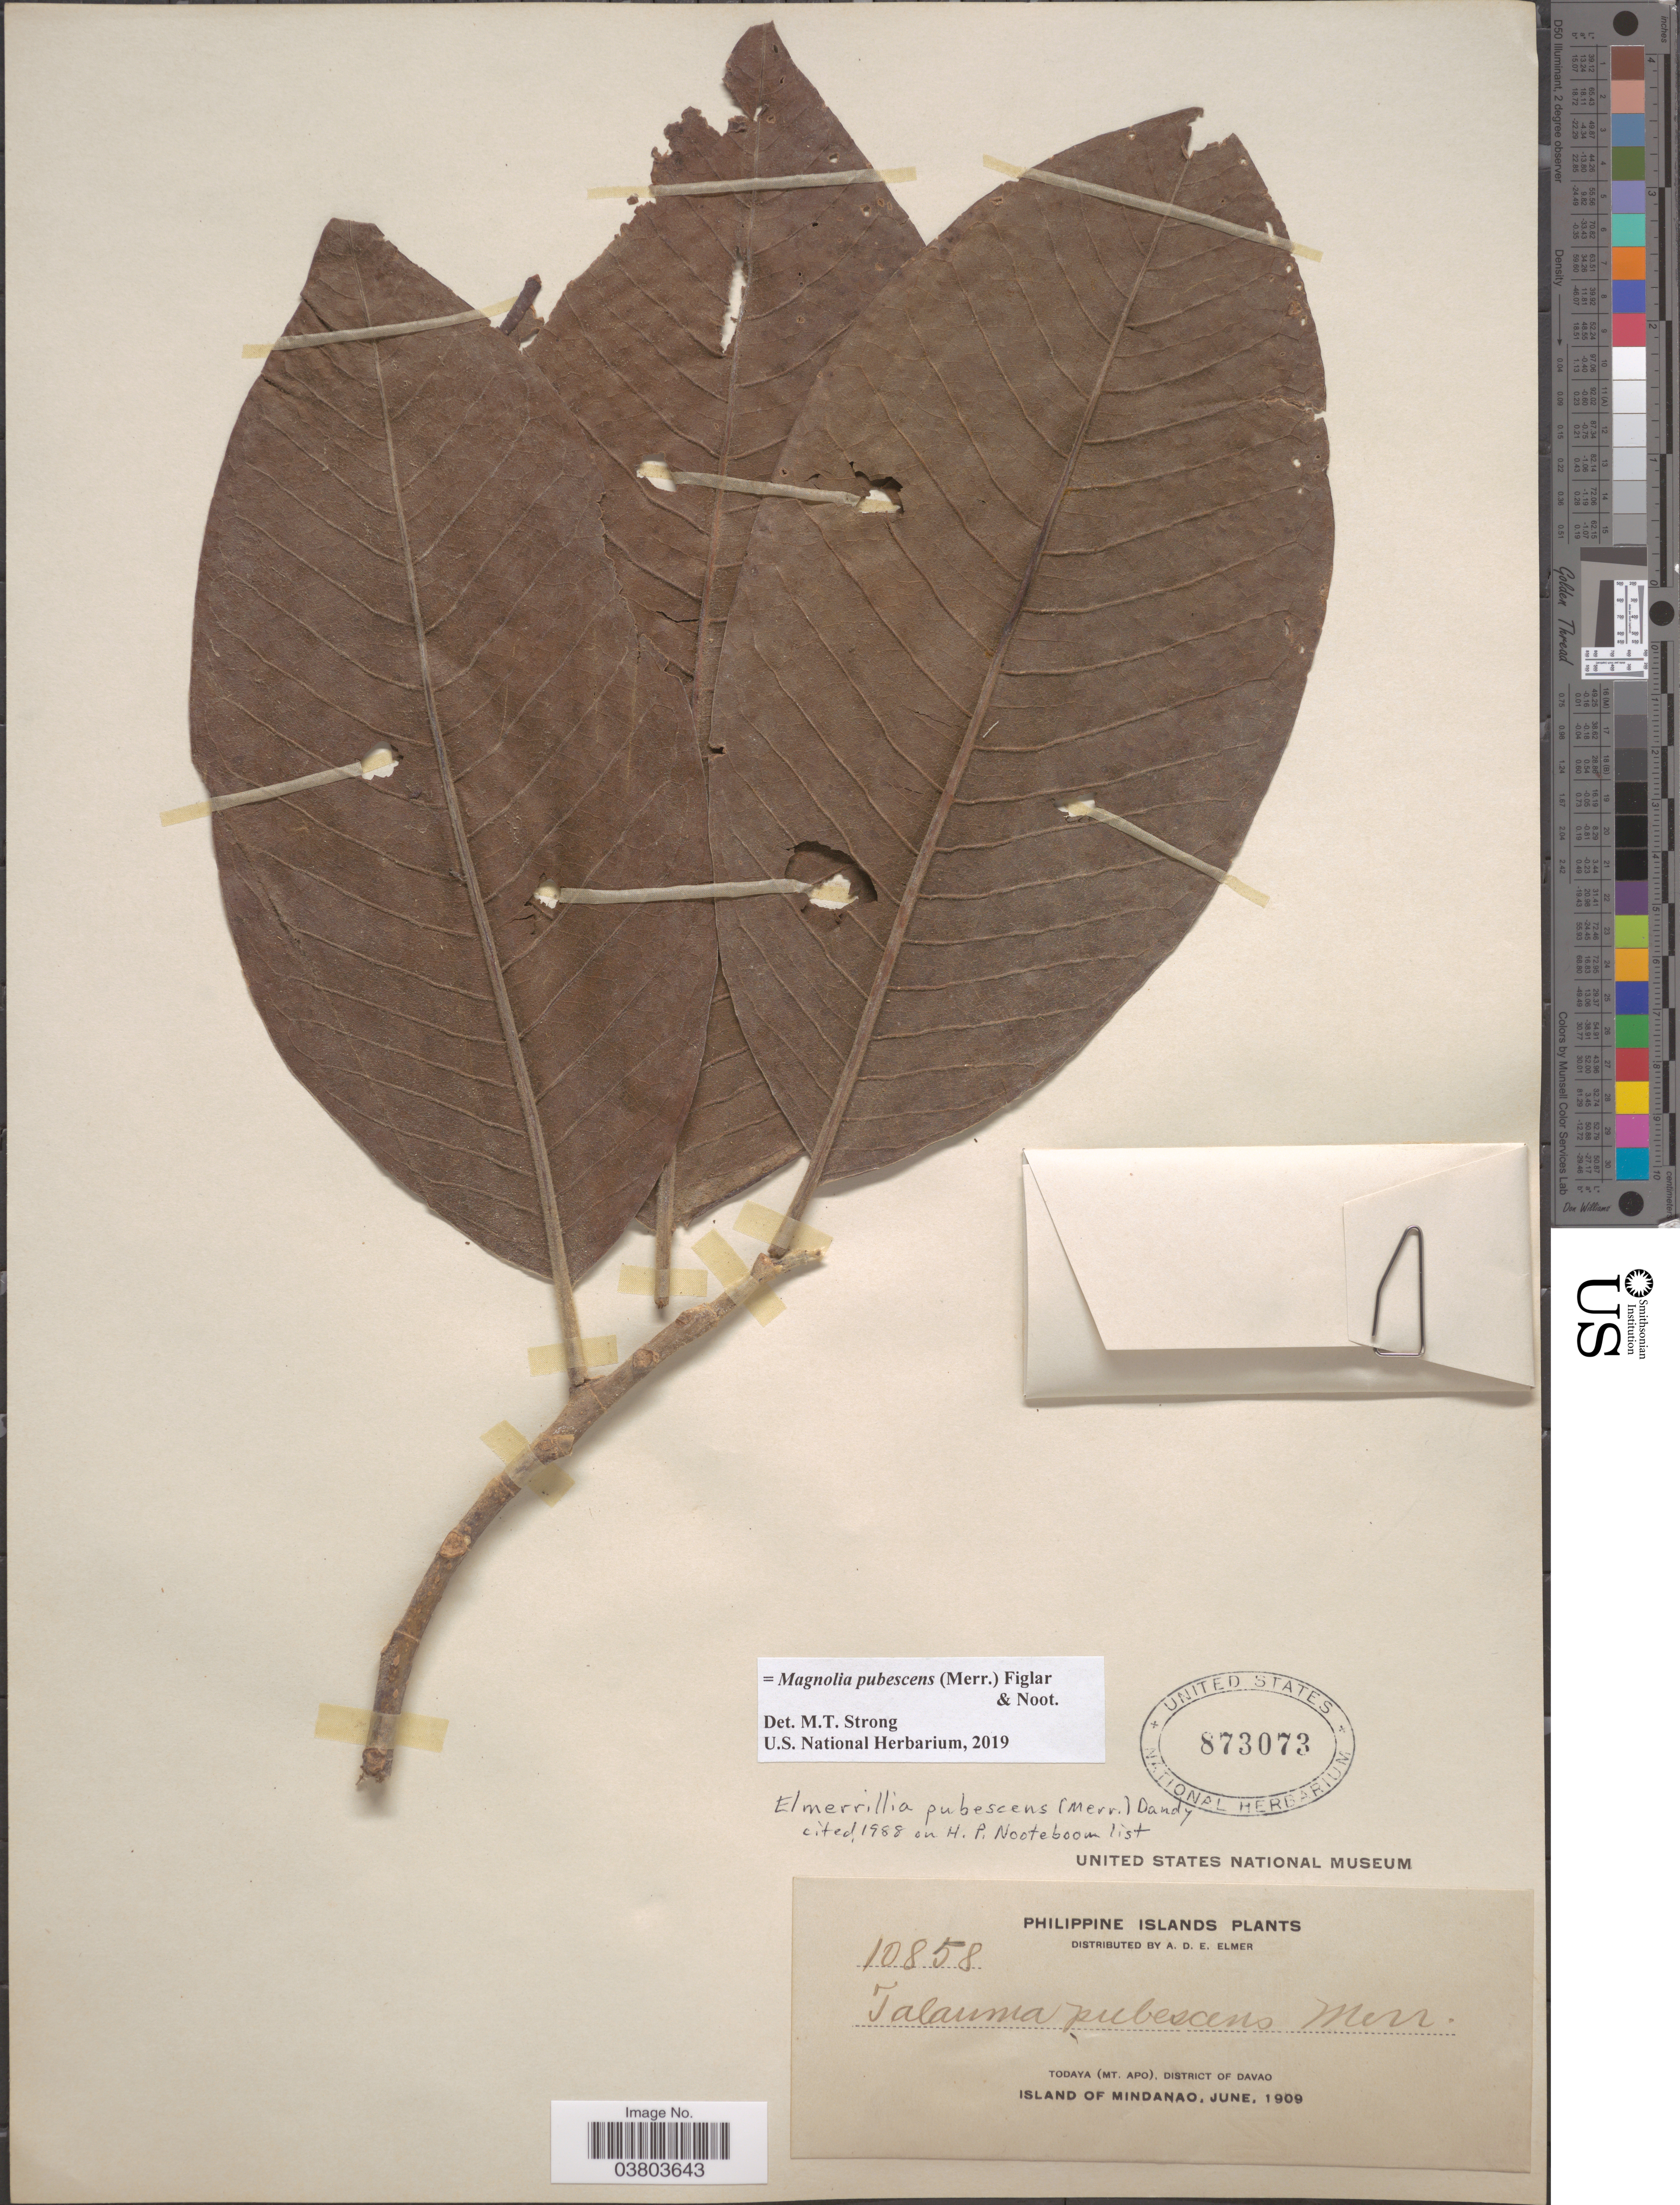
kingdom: Plantae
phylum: Tracheophyta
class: Magnoliopsida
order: Magnoliales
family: Magnoliaceae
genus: Magnolia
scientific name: Magnolia pubescens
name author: (Merr.) Figlar & Noot.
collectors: A. D. E. Elmer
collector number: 10858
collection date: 1909-06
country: Philippines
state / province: Davao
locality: Todaya (Mt. Apo), District of Davao. Island of Mindanao.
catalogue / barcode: US 873073